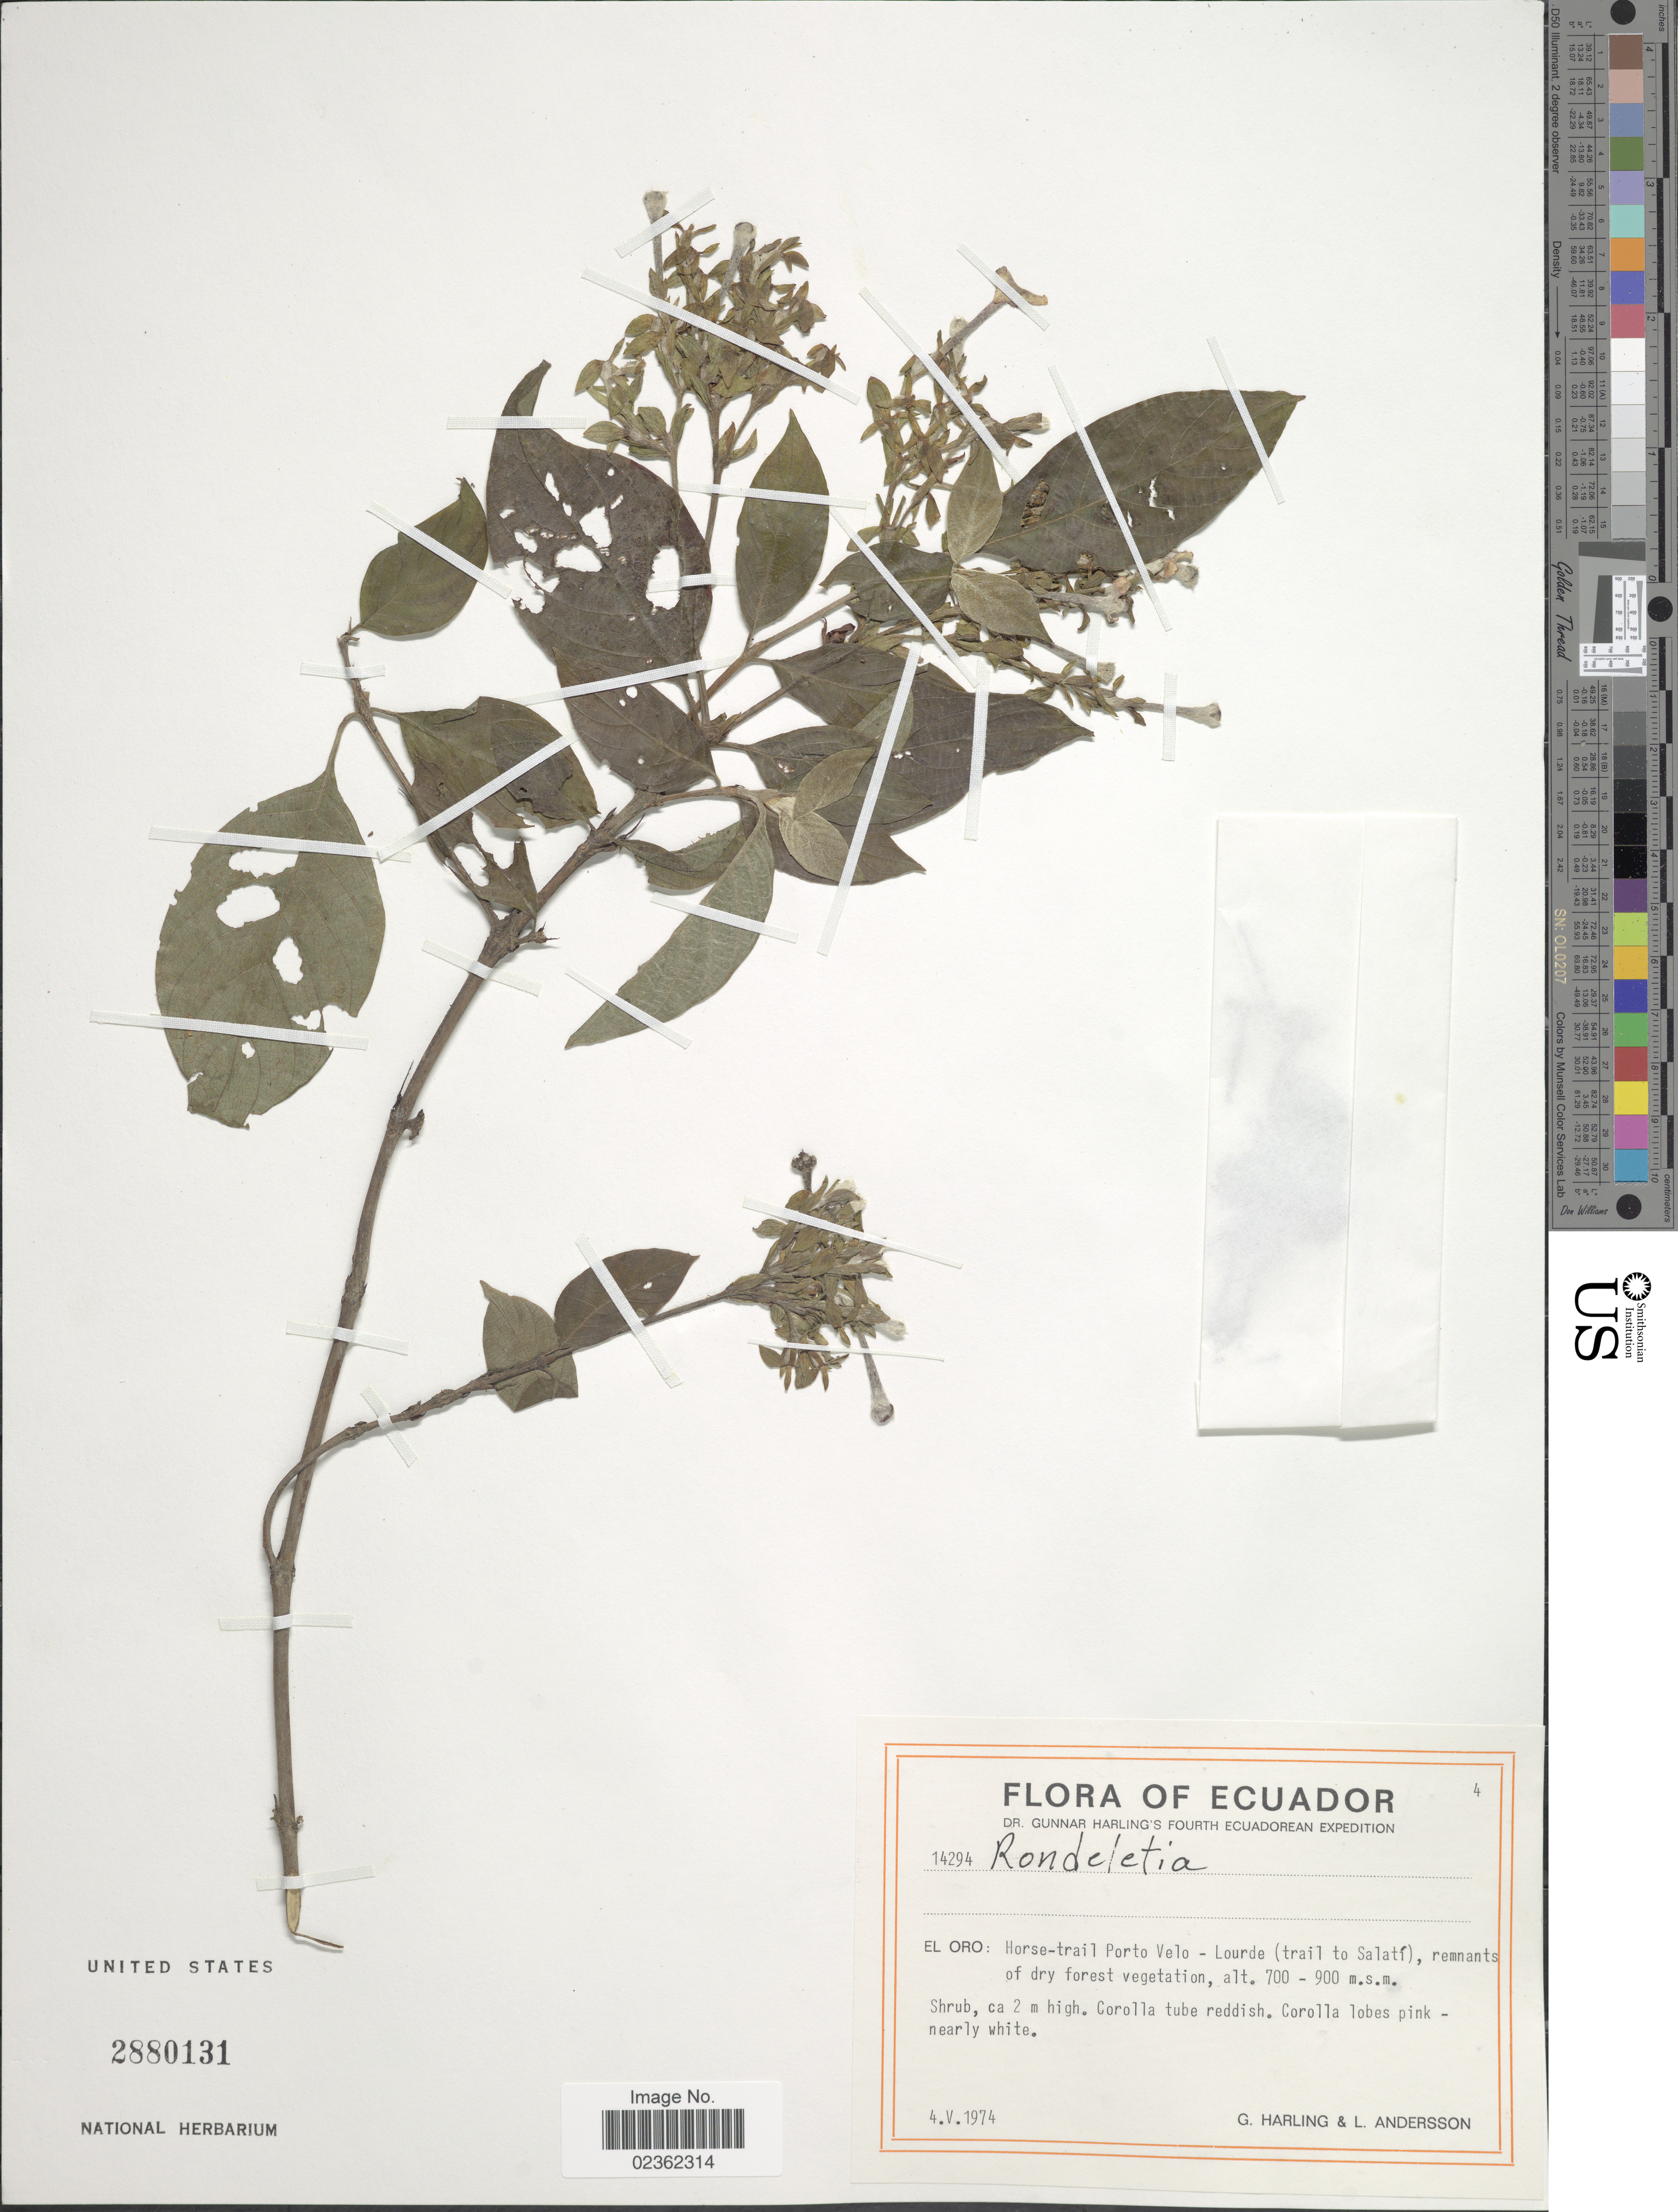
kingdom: Plantae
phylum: Tracheophyta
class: Magnoliopsida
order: Gentianales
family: Rubiaceae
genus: Rondeletia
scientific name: Rondeletia sp.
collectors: G. Harling & L. Andersson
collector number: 14294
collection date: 1974-05-04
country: Ecuador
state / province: El Oro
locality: Horse-trail Porto Velo-Lourde (trail to Salati), remnants of dry forest vegetation.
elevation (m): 700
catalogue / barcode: US 2880131